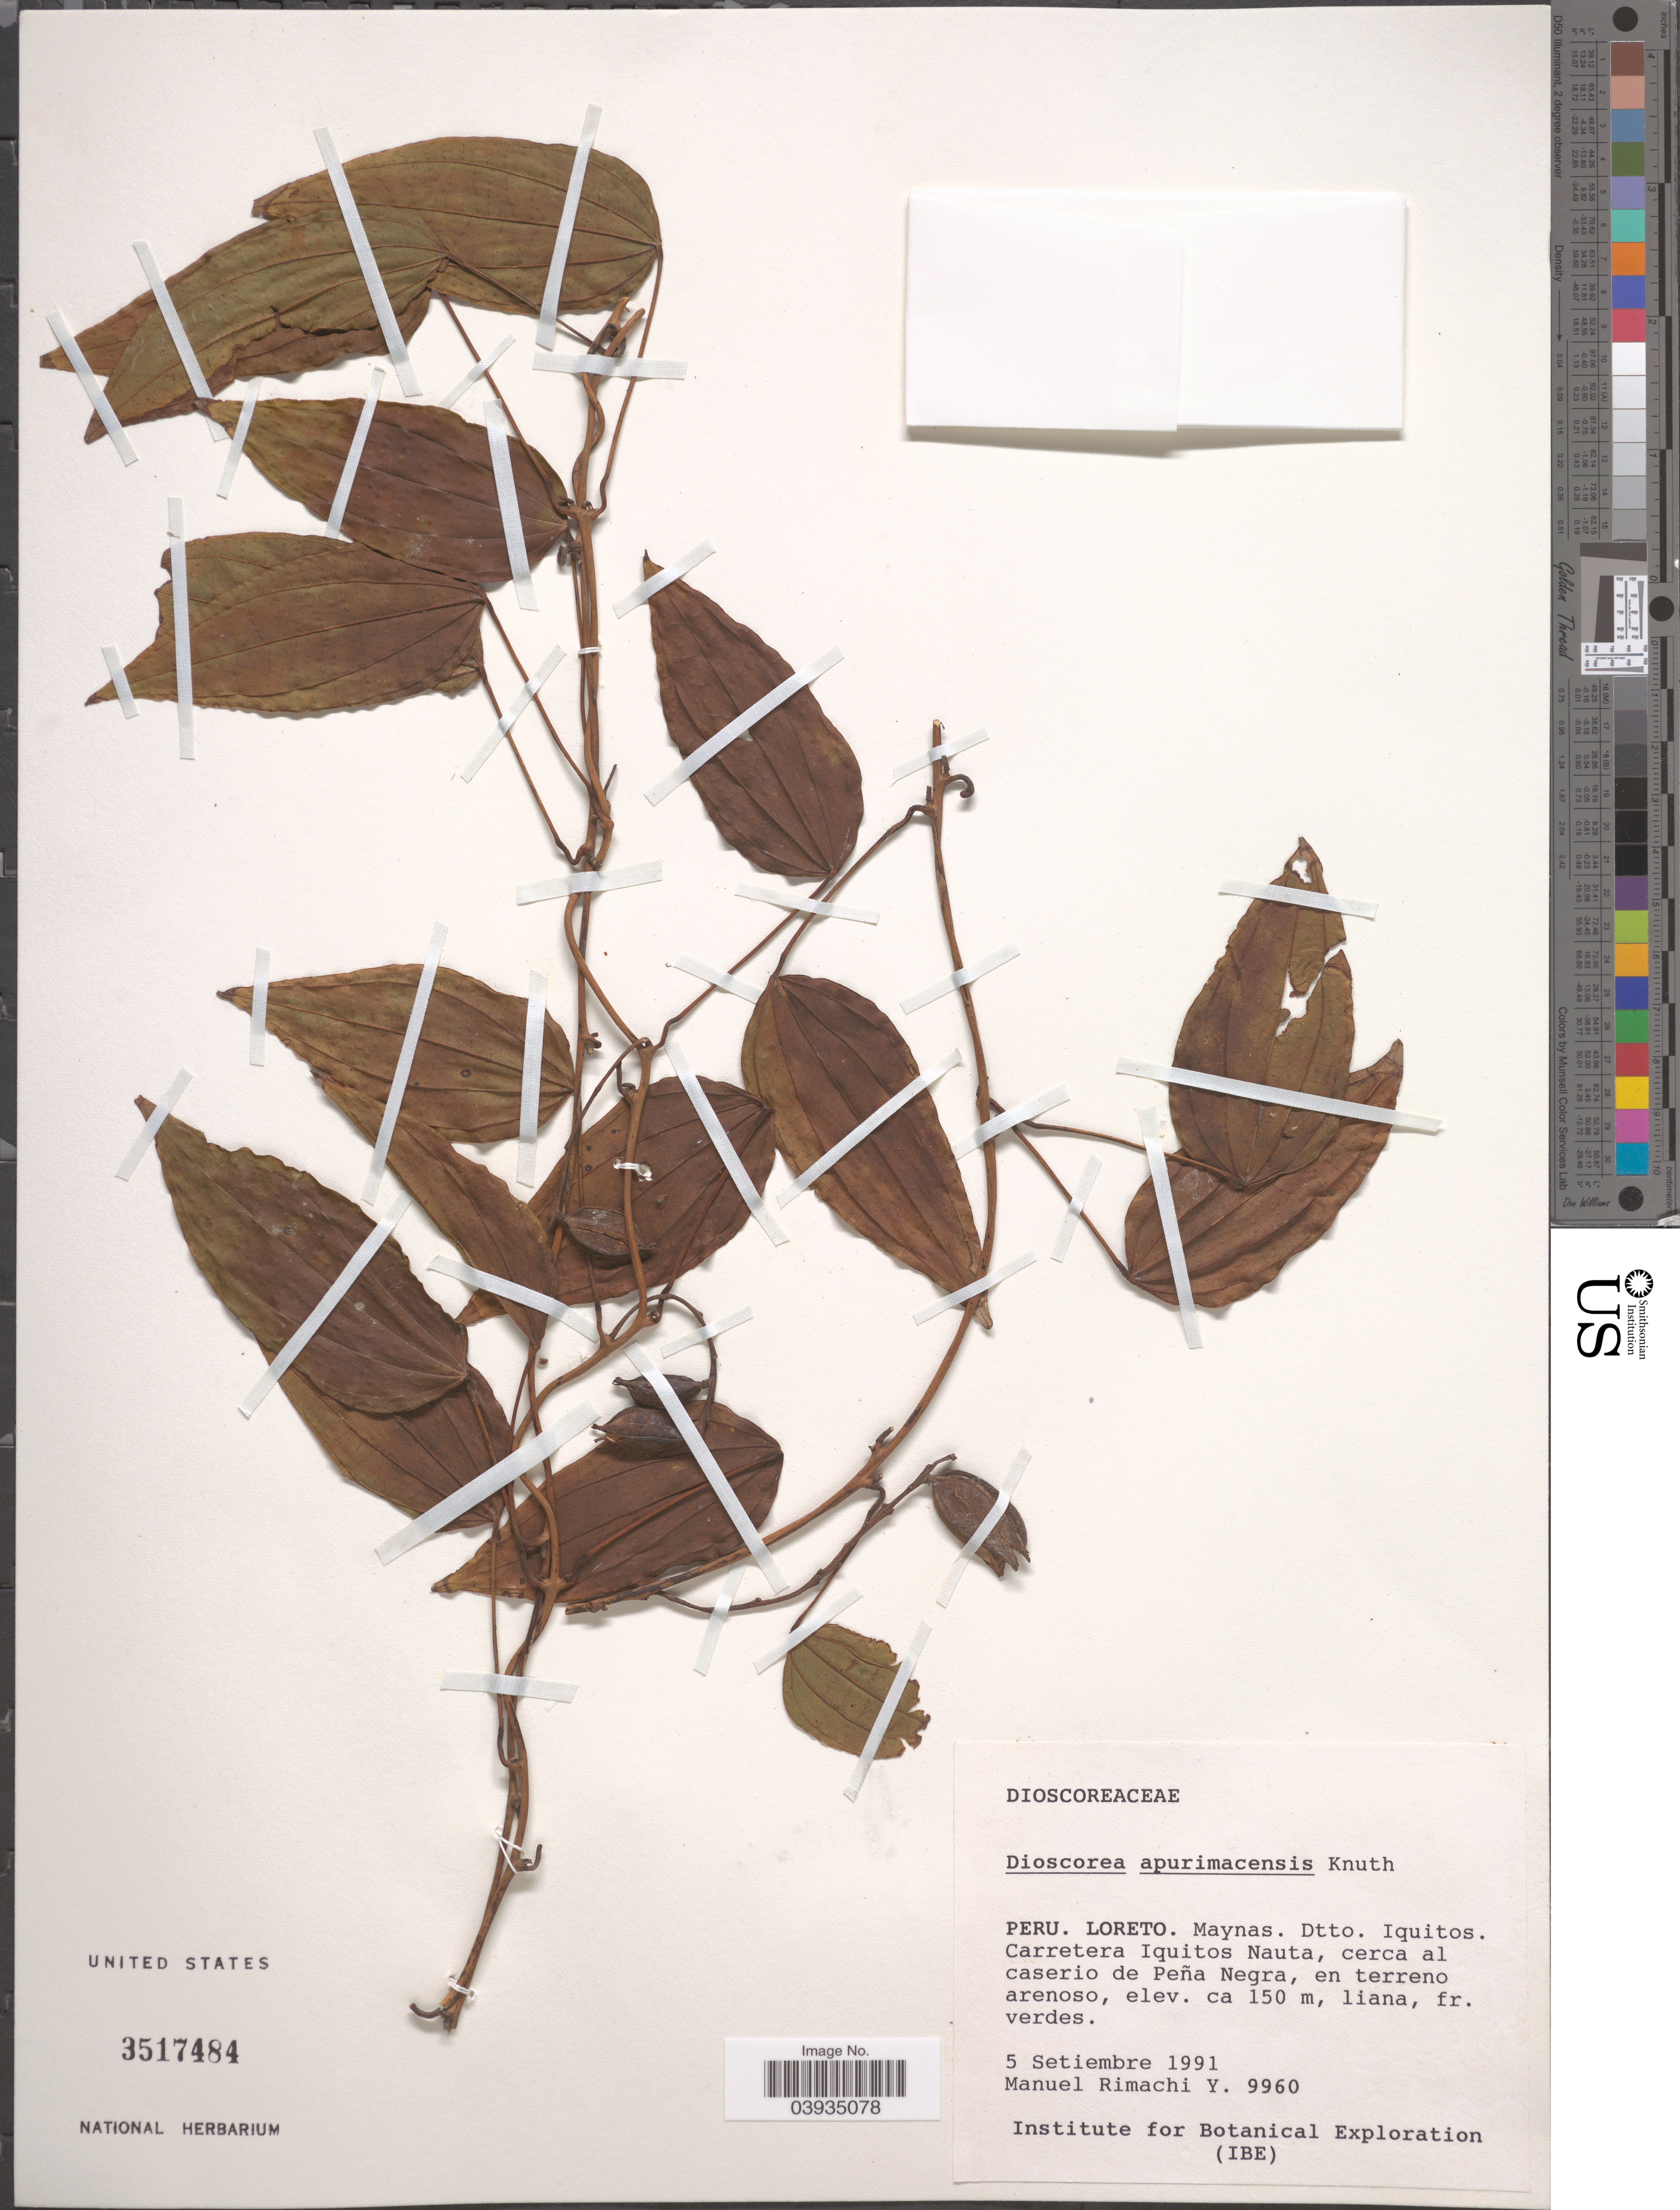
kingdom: Plantae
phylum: Tracheophyta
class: Liliopsida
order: Dioscoreales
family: Dioscoreaceae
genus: Dioscorea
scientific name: Dioscorea apurimacensis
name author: R. Knuth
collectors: M. Rimachi Y.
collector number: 9960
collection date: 1991-09-05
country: Peru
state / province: Loreto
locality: Maynas. Dtto. Iquitos. Carretera Iquitos Nauta, cerca al caserio de Peña Negra.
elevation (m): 150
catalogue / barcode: US 3517484